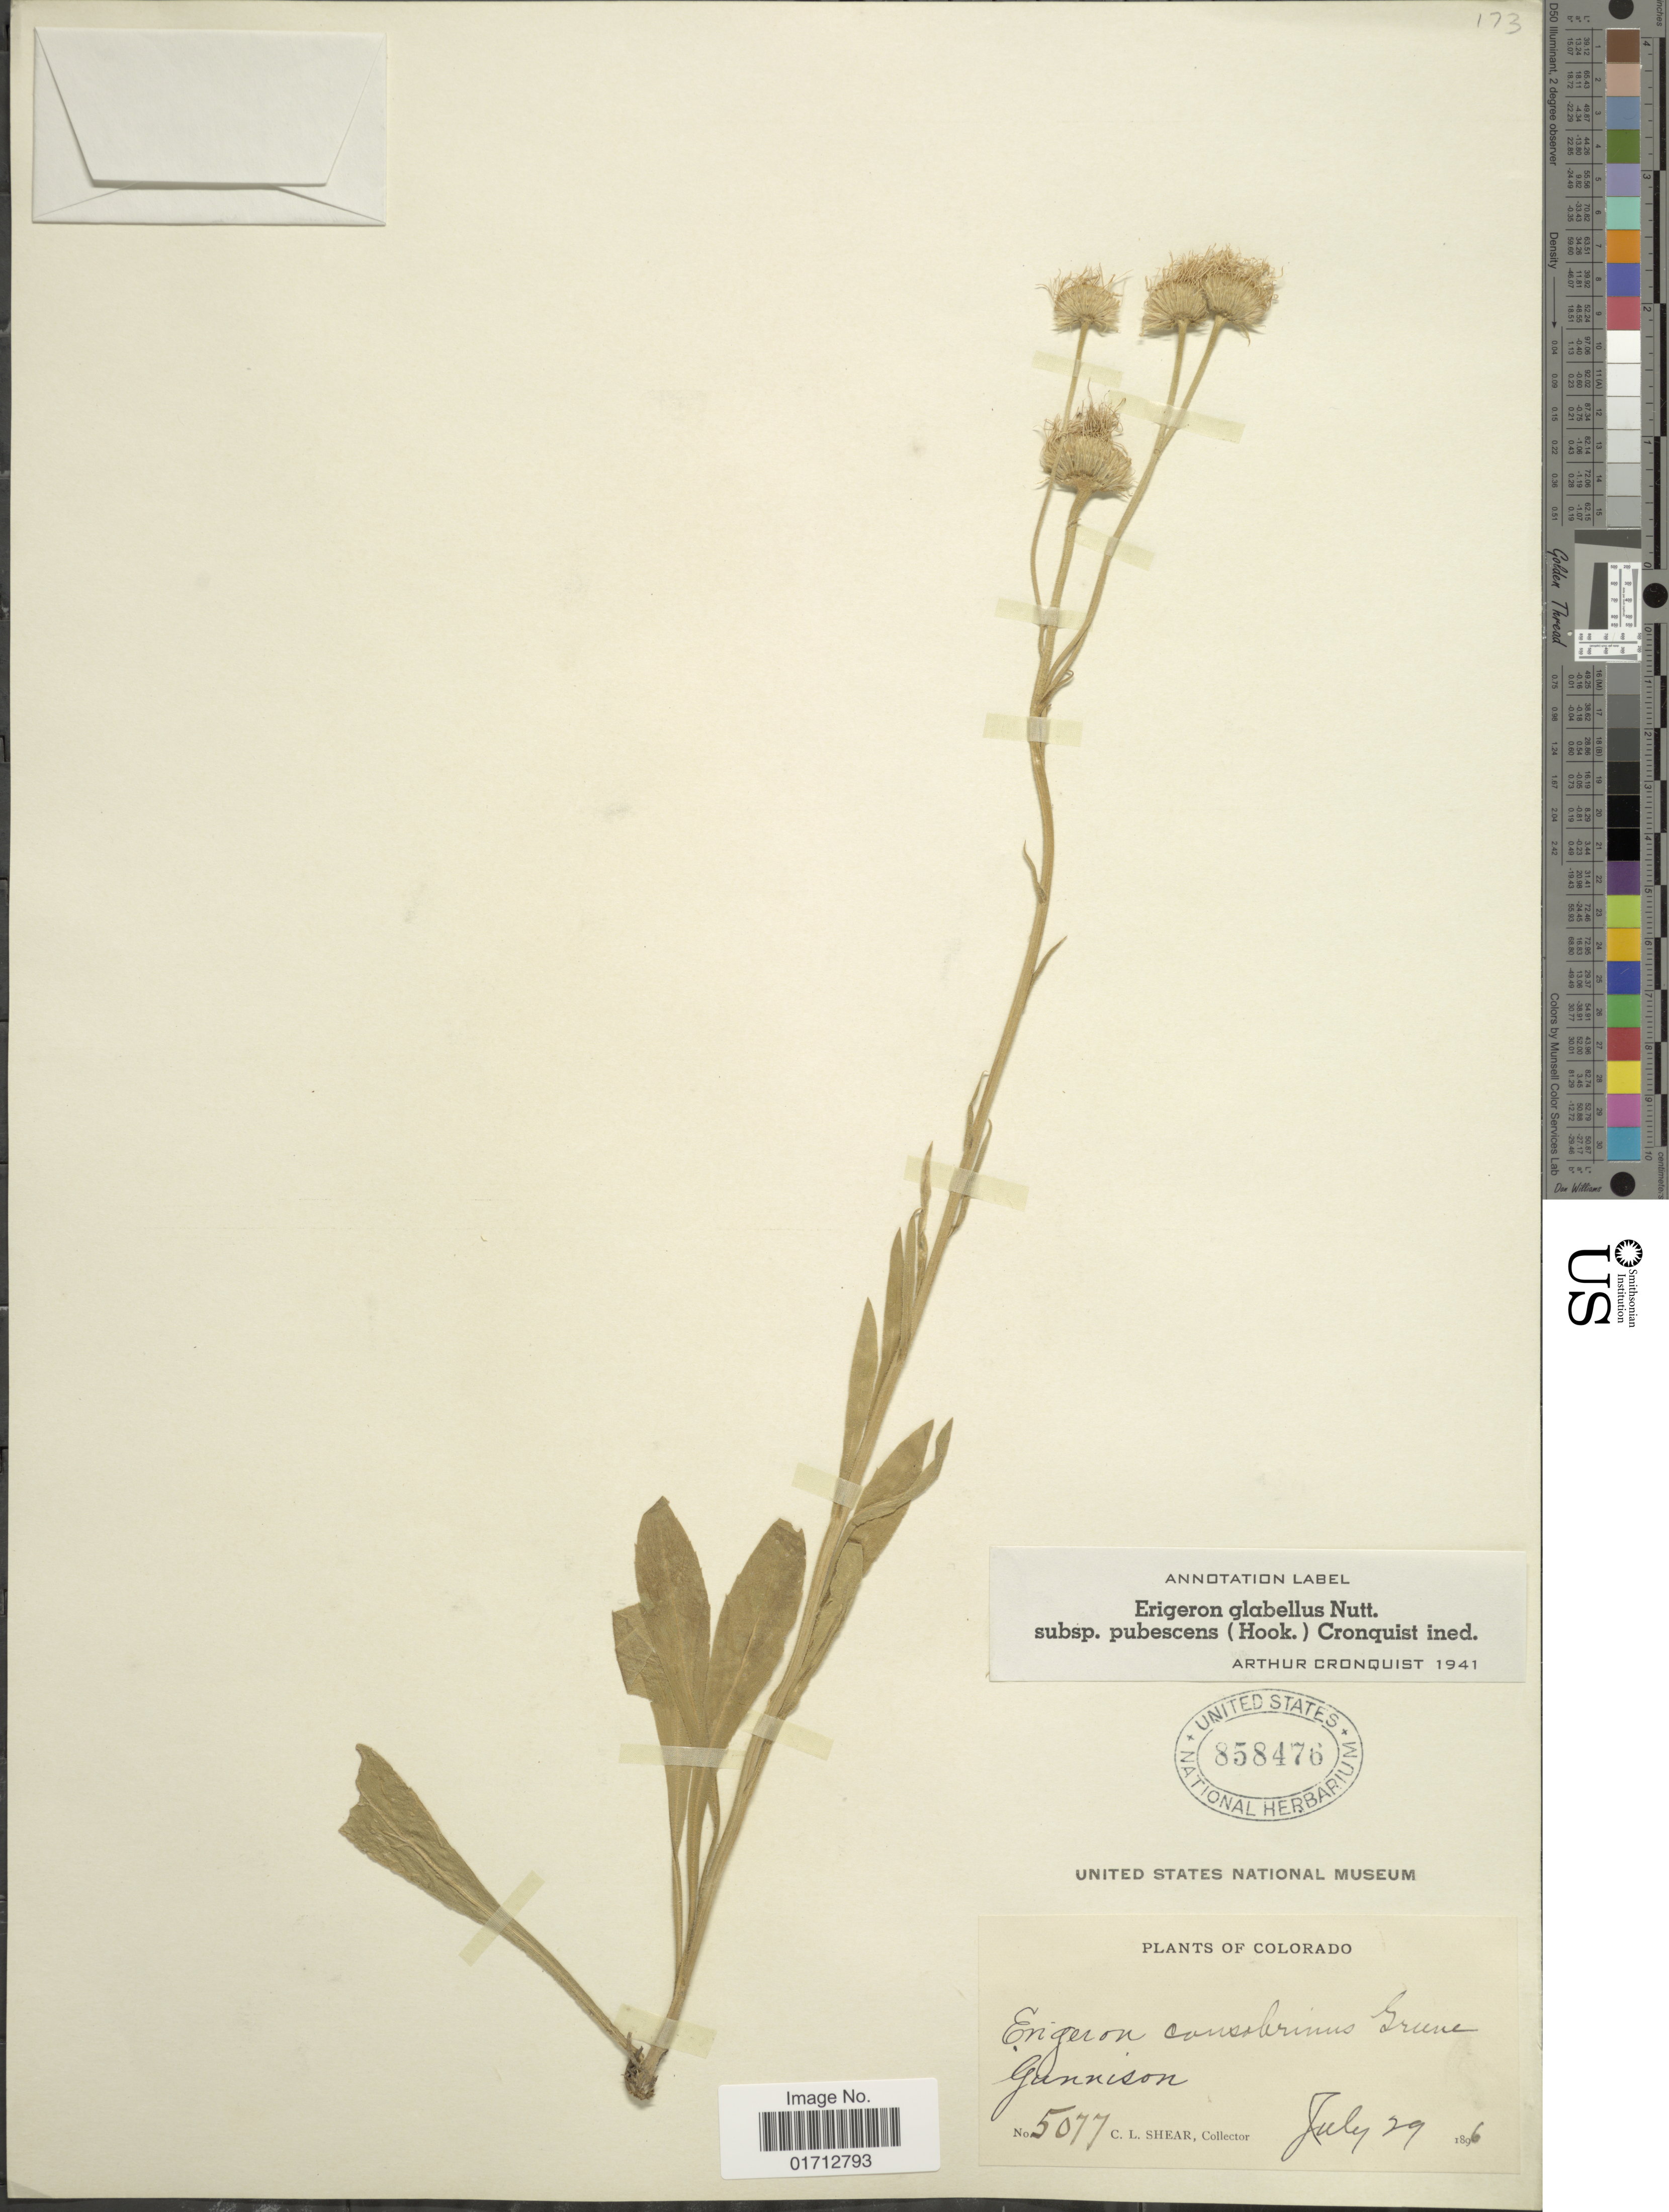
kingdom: Plantae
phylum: Tracheophyta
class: Magnoliopsida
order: Asterales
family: Asteraceae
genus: Erigeron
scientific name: Erigeron glabellus subsp. pubescens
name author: (Hook.) Cronq.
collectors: C. L. Shear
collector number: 5077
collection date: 1896-07-29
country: United States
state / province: Colorado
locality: Gunnison.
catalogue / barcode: US 858476